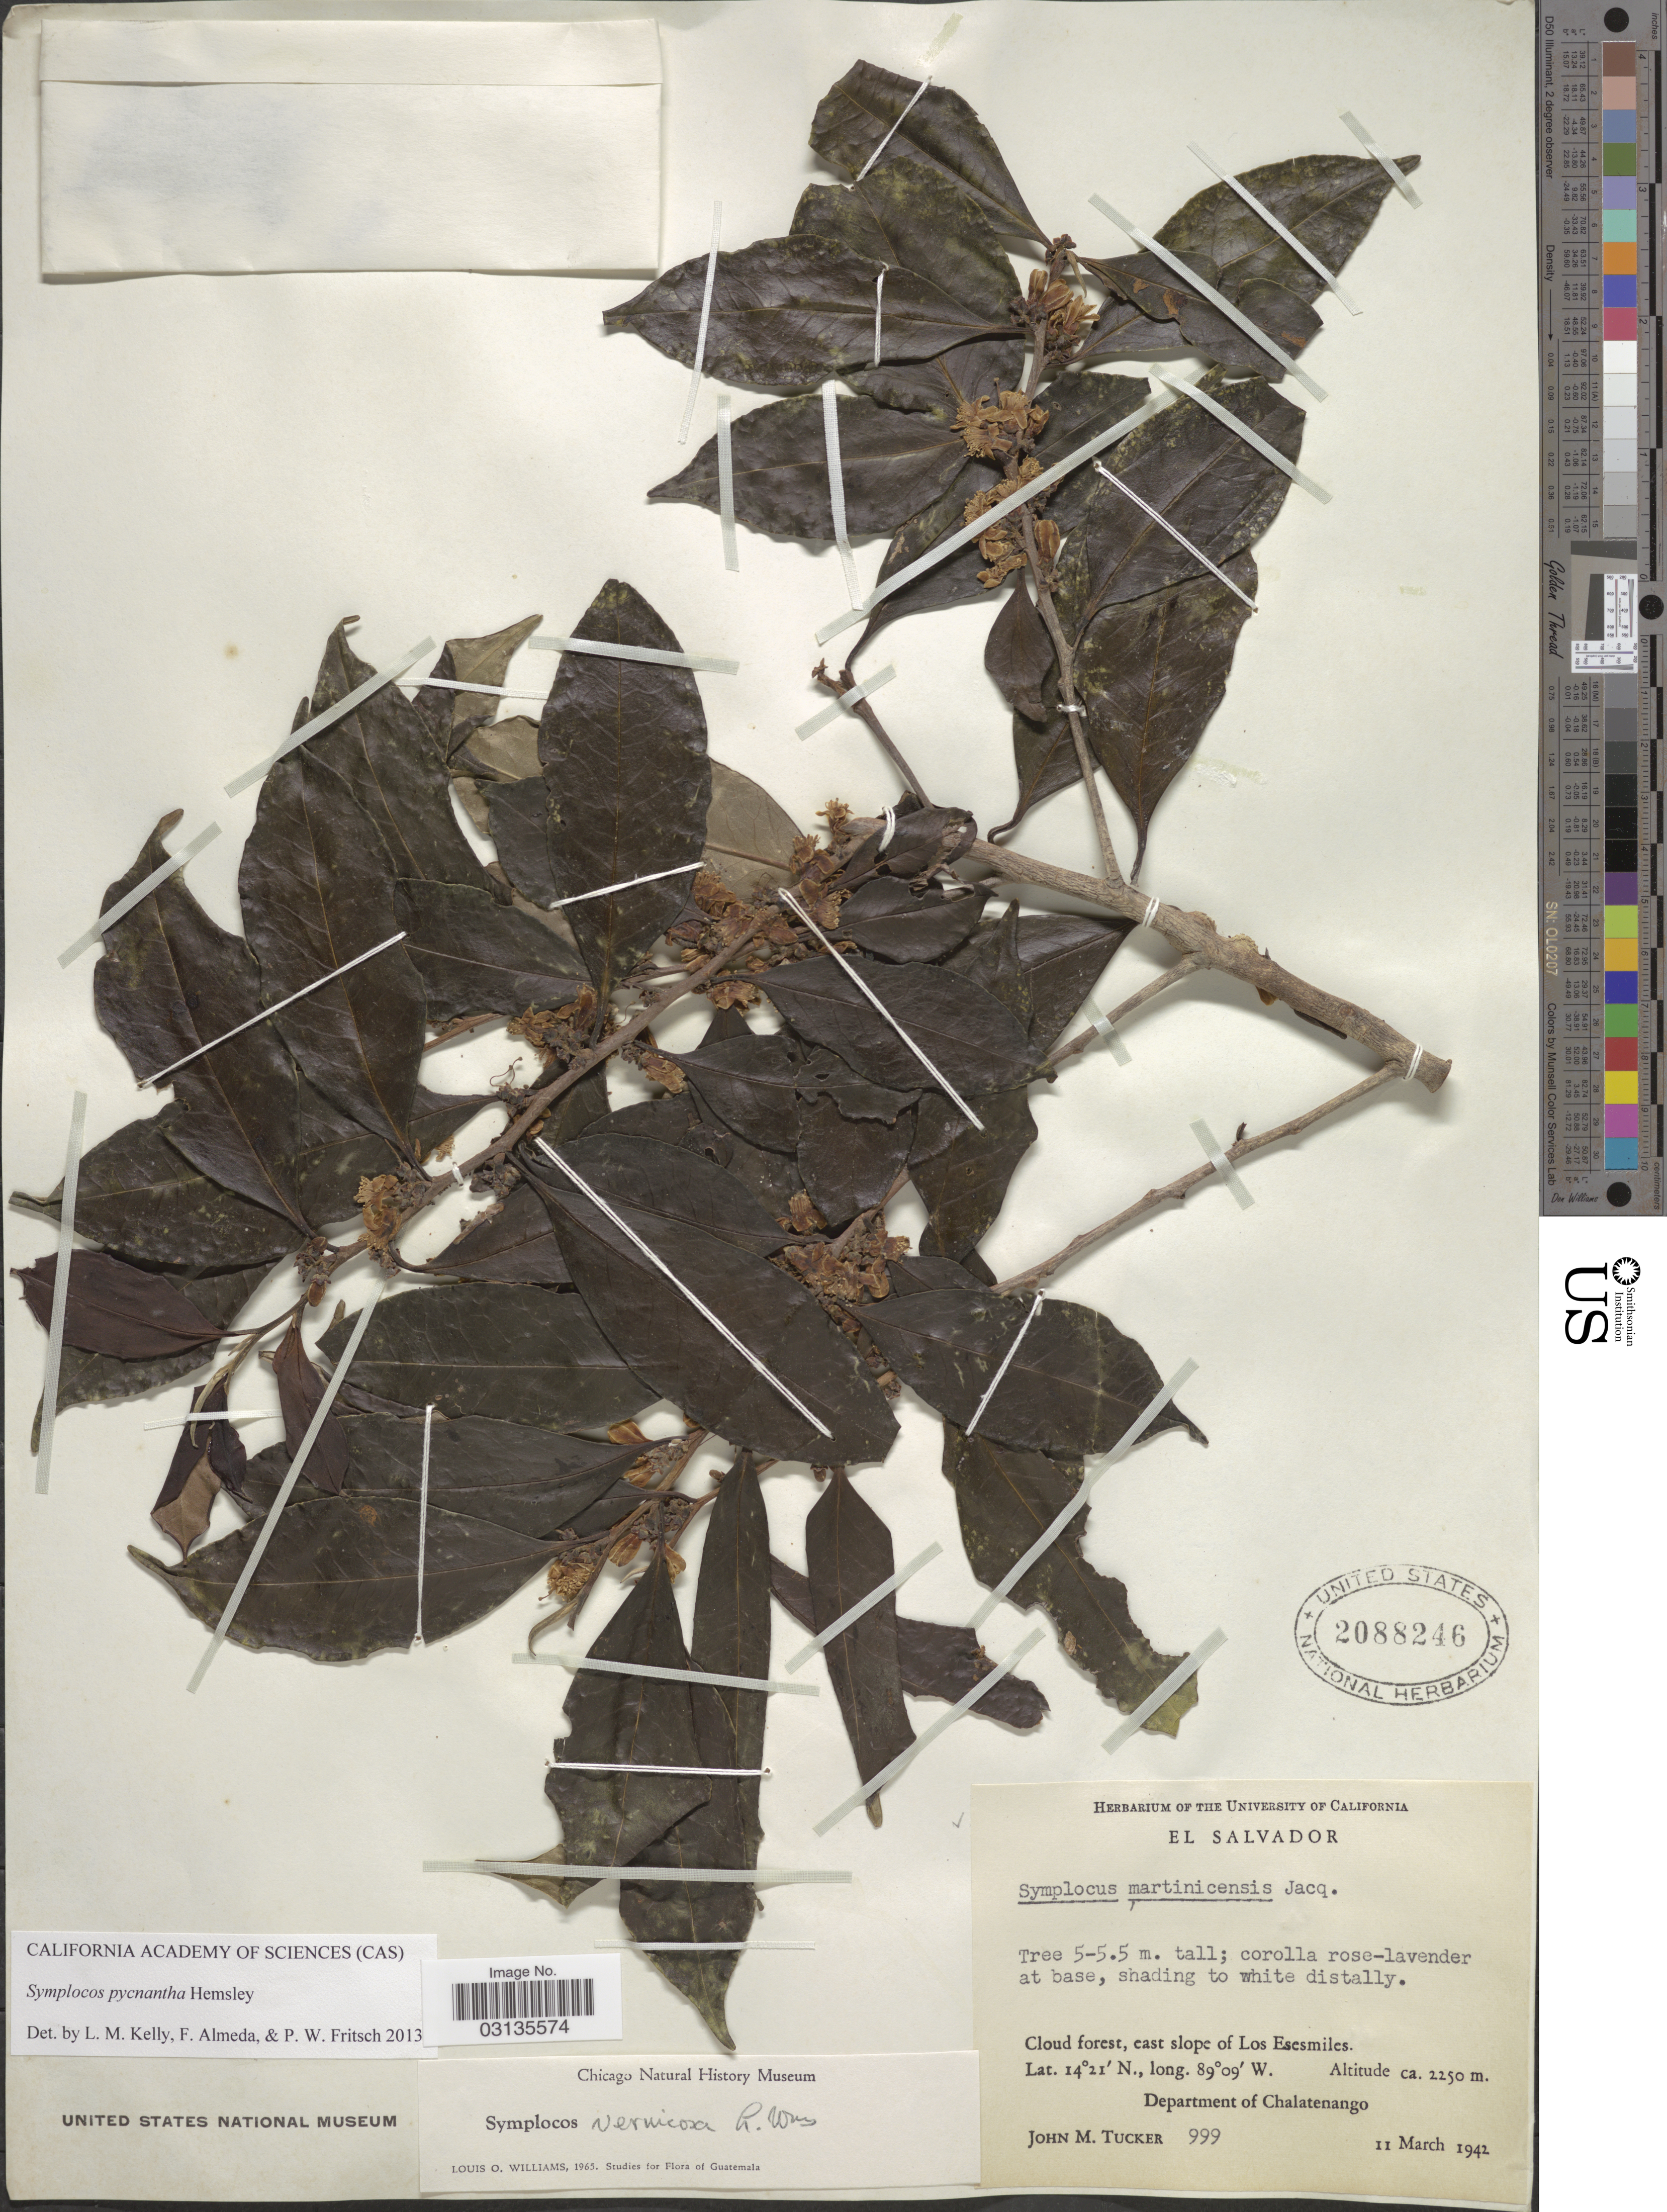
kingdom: Plantae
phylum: Tracheophyta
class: Magnoliopsida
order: Ericales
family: Symplocaceae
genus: Symplocos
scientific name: Symplocos pycnantha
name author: Hemsl.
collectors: J. M. Tucker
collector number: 999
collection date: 1942-03-11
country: El Salvador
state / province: Chalatenango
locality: Cloud forest, east slope of Los Esesmiles. Department of Chalatenango.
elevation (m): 2250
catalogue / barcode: US 2088246